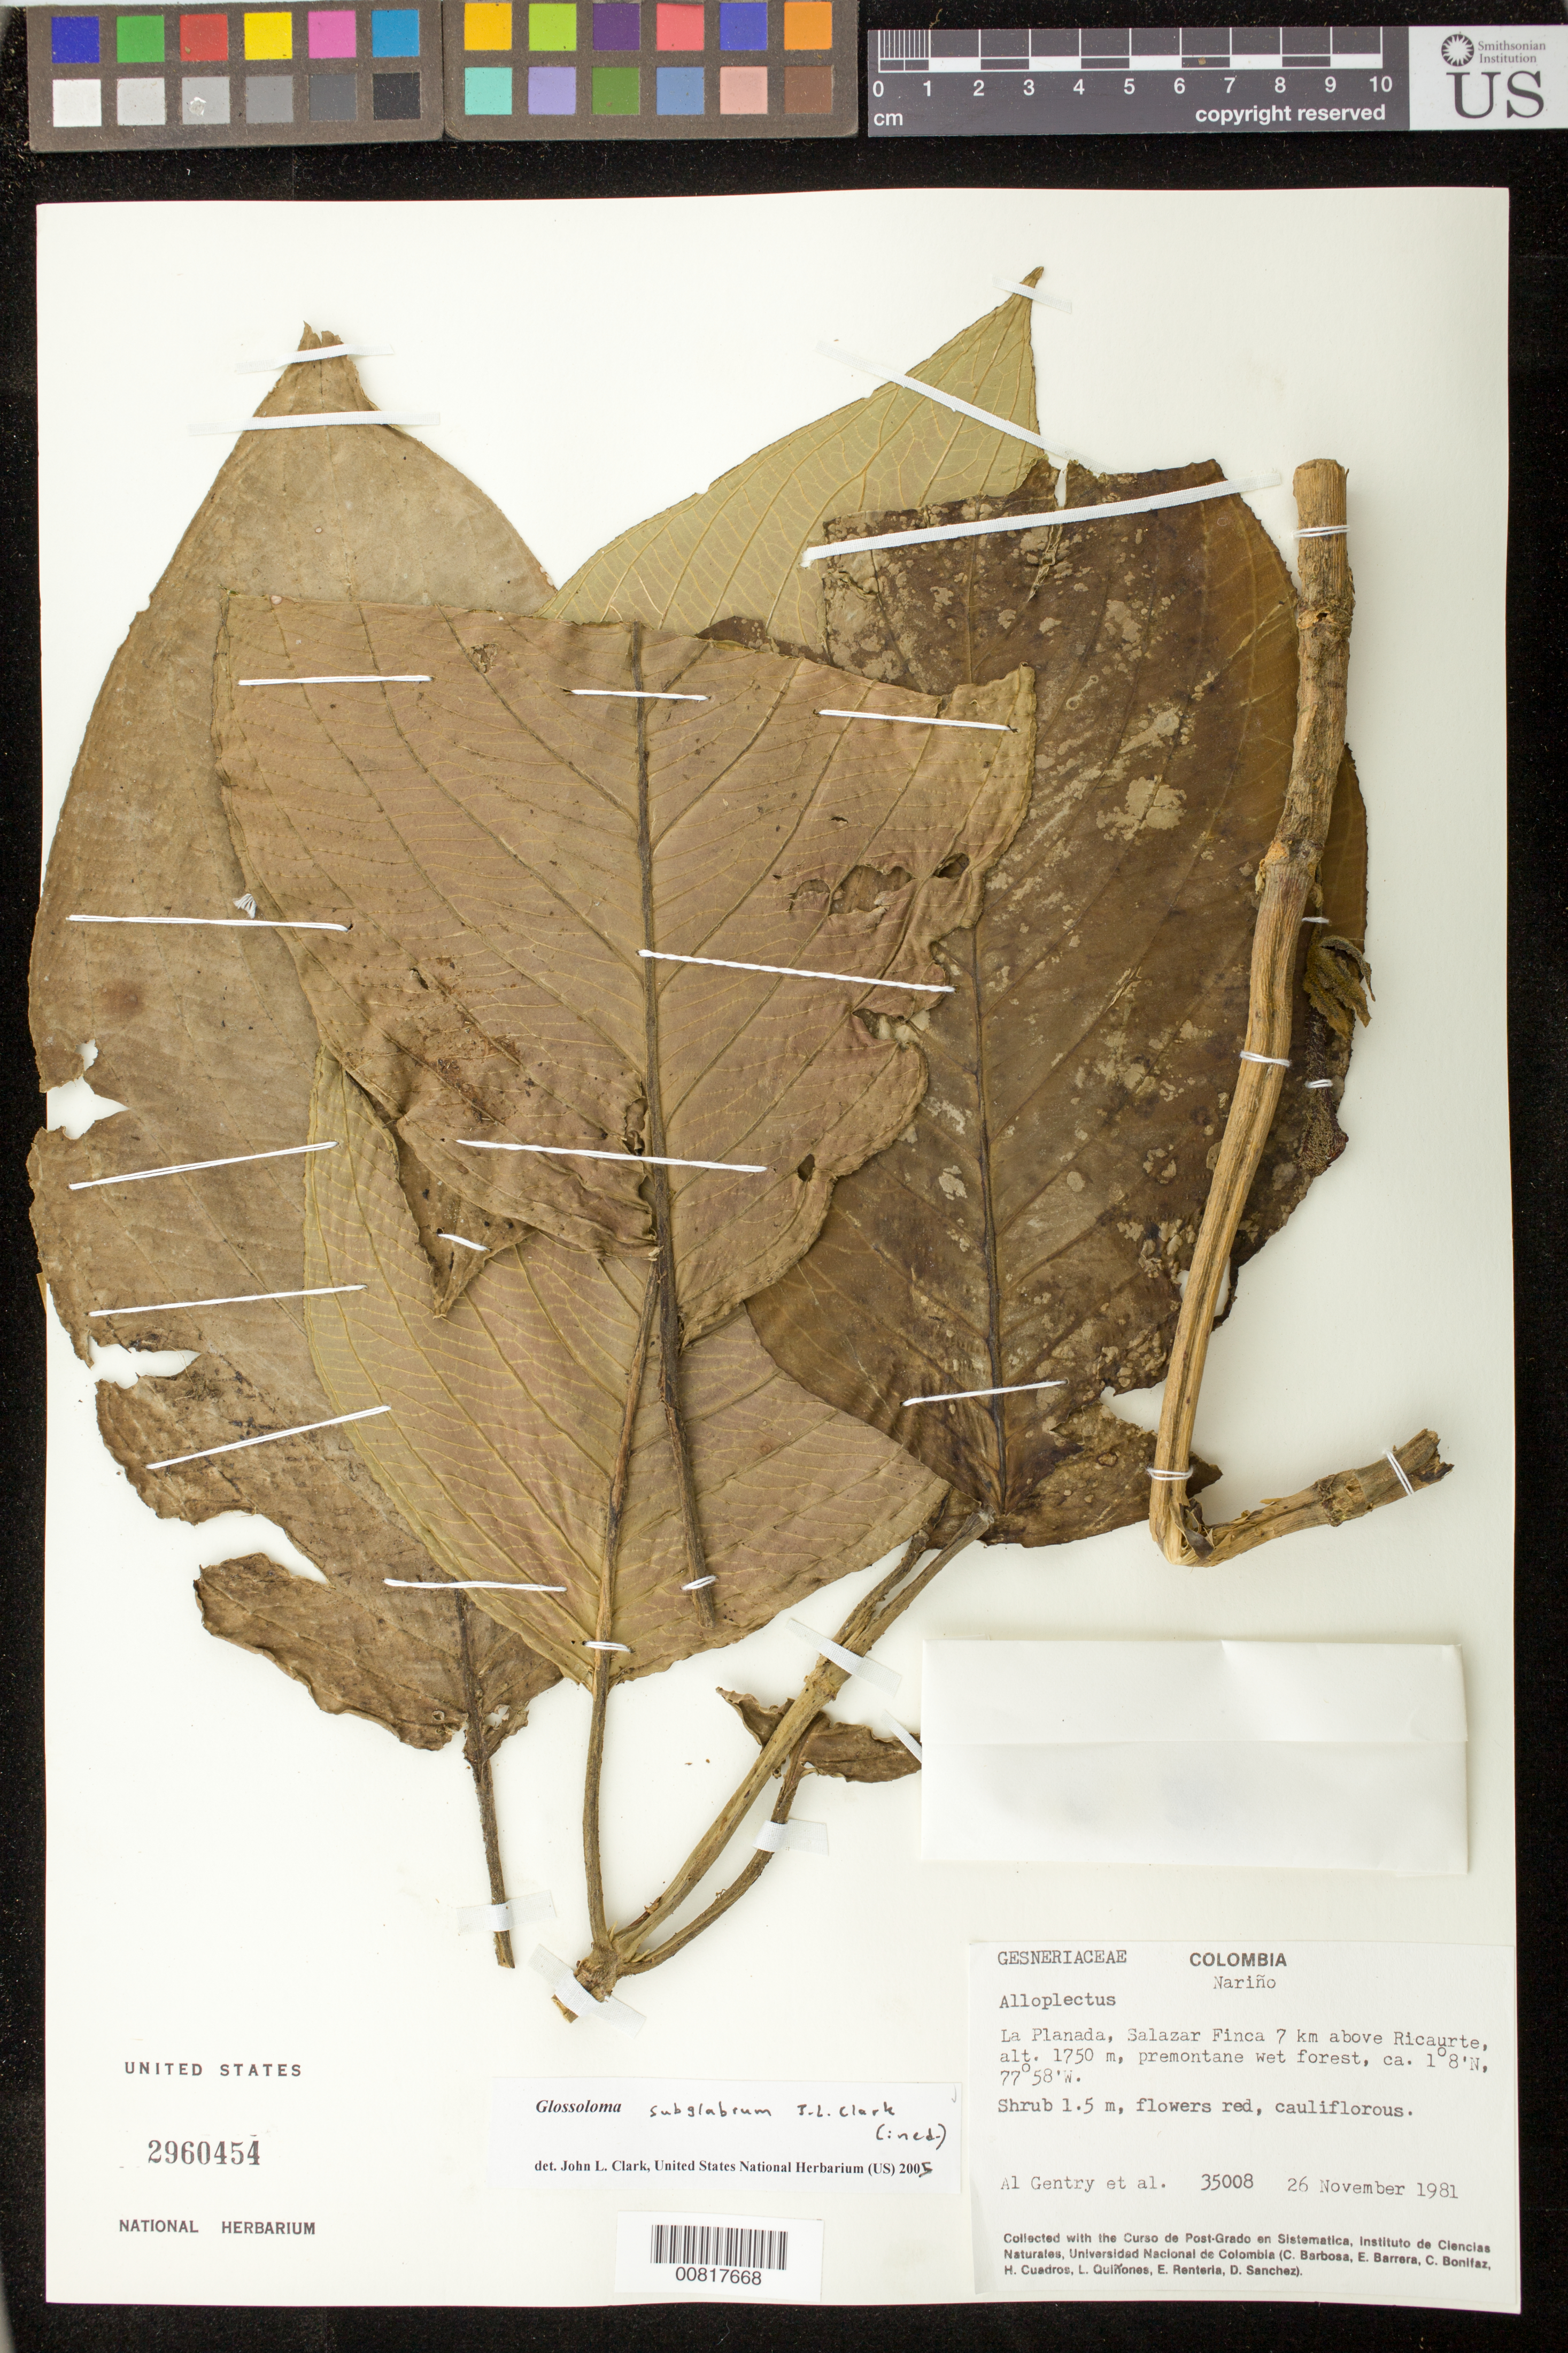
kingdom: Plantae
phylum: Tracheophyta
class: Magnoliopsida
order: Lamiales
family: Gesneriaceae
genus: Glossoloma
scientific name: Glossoloma subglabrum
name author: J.L. Clark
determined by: Clark, J. L., (SEL), The Marie Selby Botanical Garden (UNITED STATES)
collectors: A. H. Gentry & et al.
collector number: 35008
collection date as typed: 26 Nov 1981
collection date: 1981-11-26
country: Colombia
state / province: Nariño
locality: La Planada, Salazar Finca 7 km above Ricauarte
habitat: premontane wet forest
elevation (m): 1750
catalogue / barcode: US 2960454